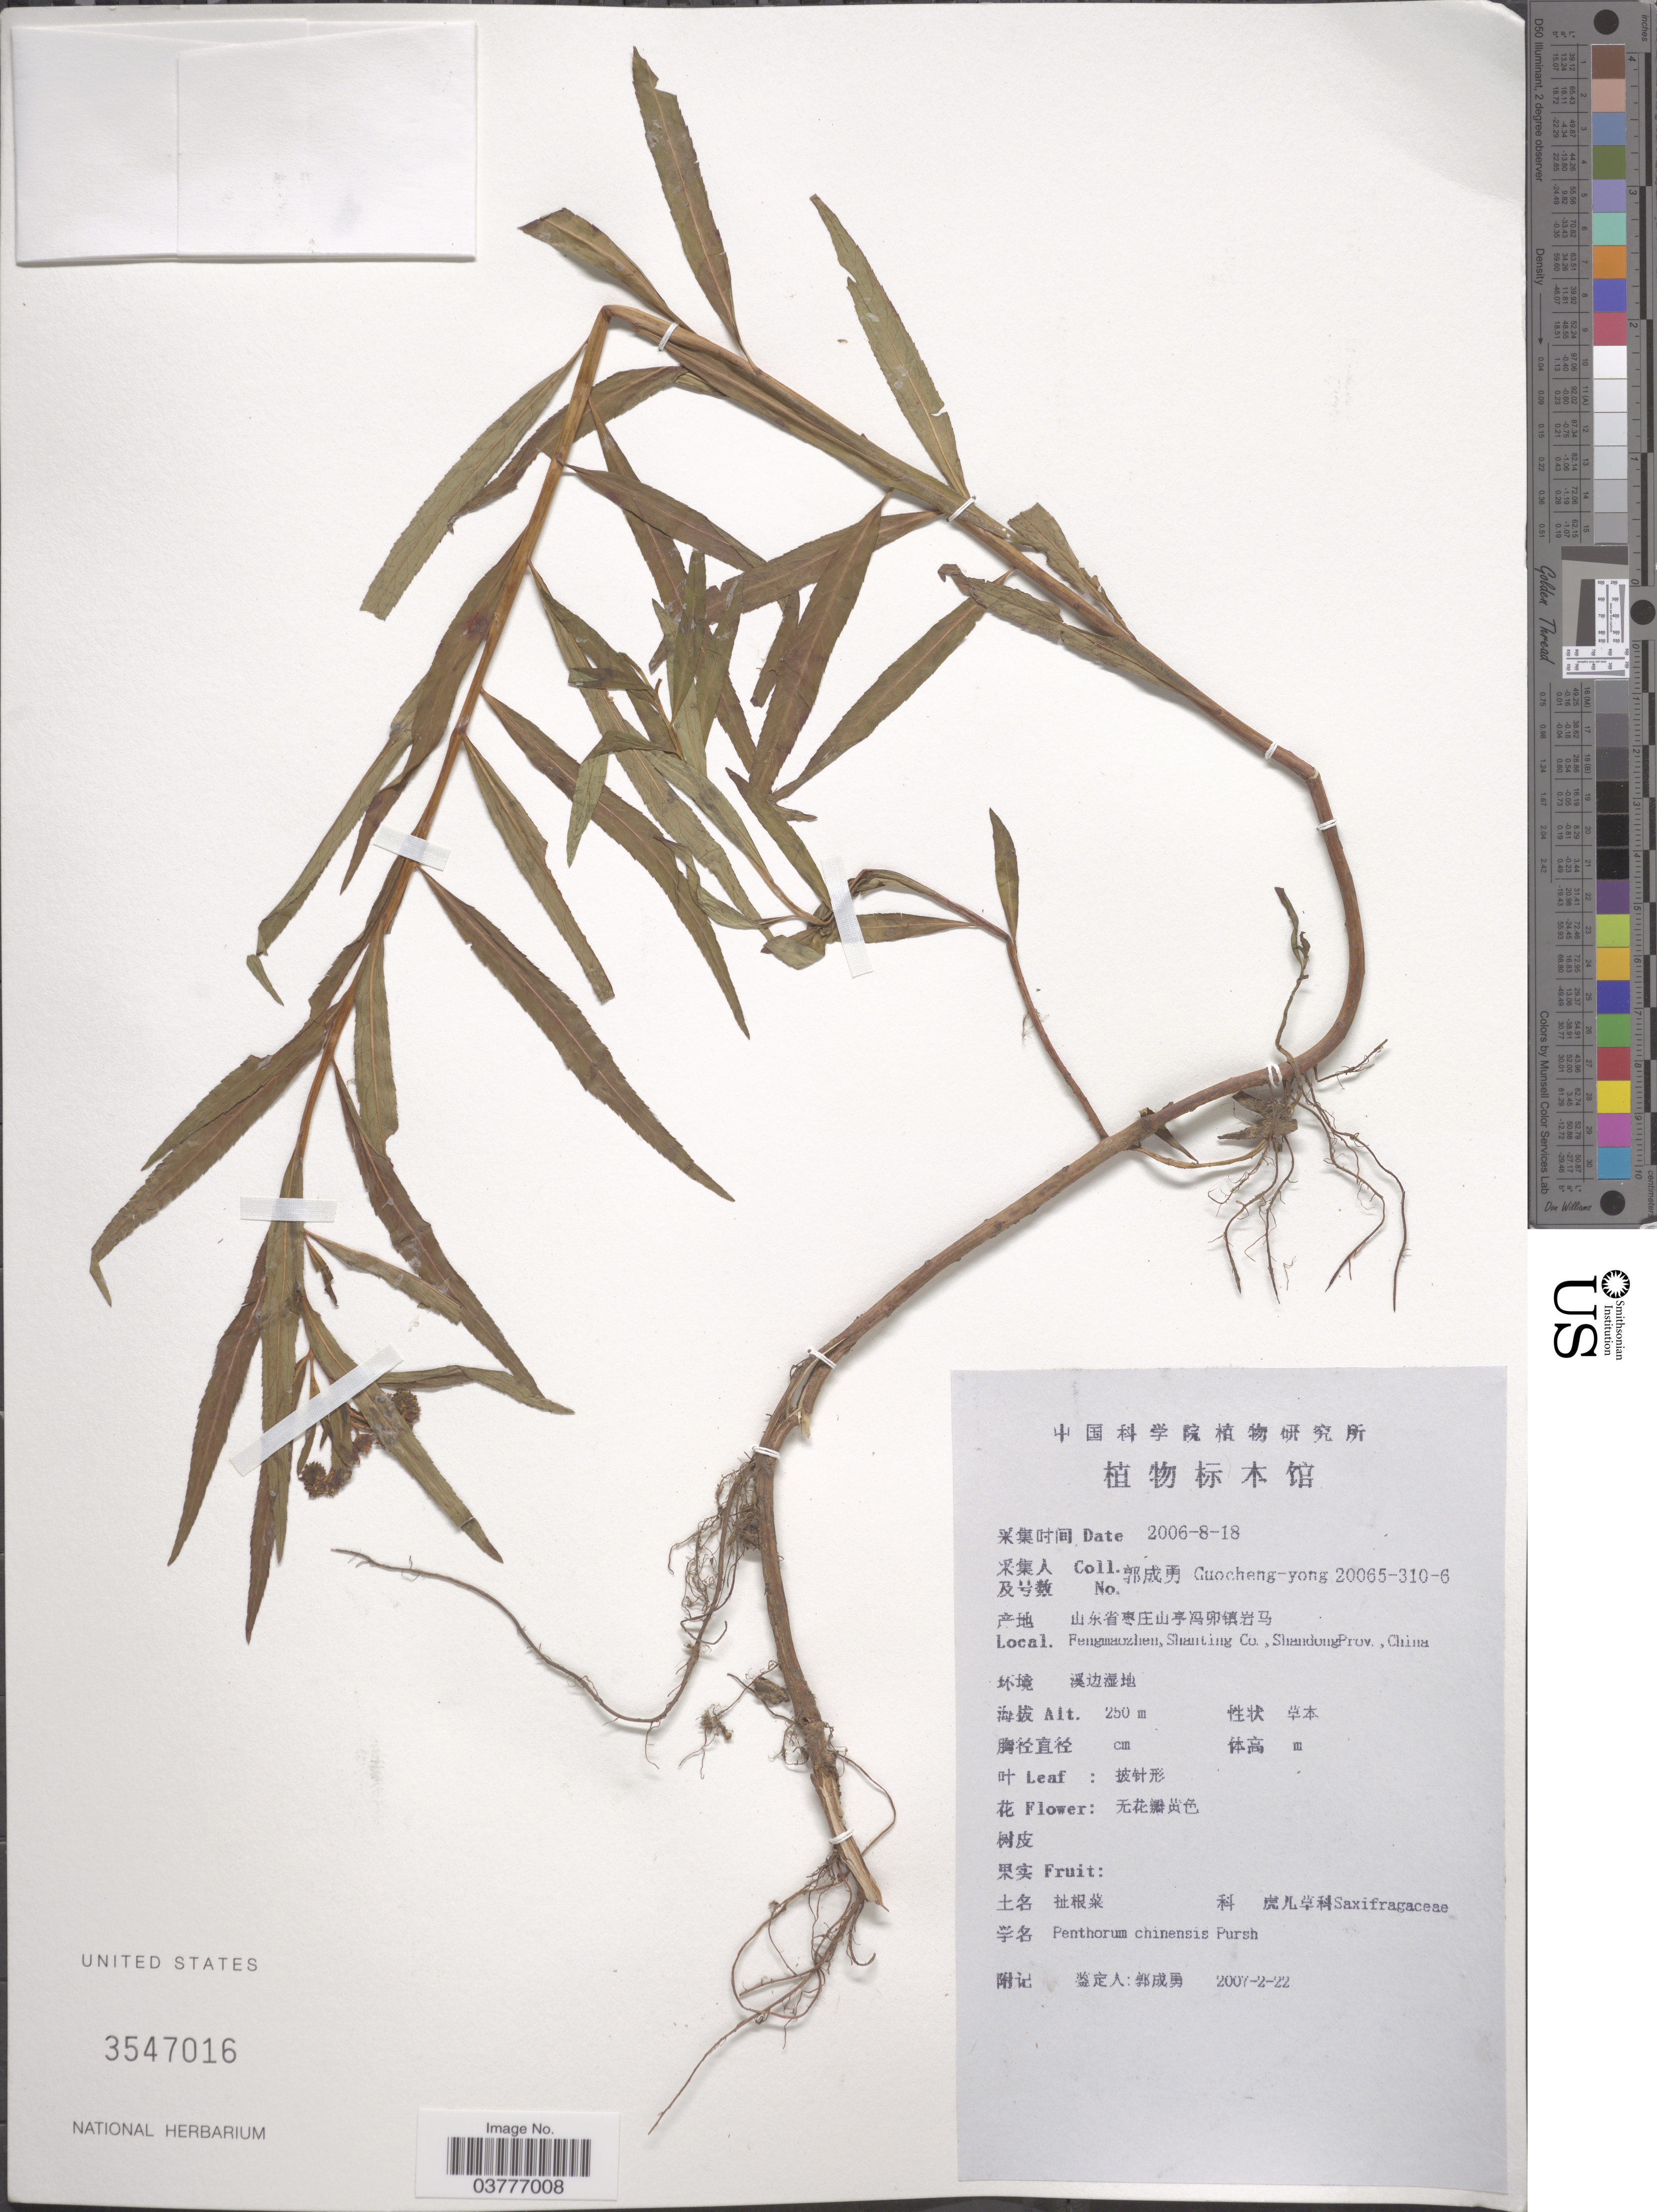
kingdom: Plantae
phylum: Tracheophyta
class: Magnoliopsida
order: Saxifragales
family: Penthoraceae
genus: Penthorum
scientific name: Penthorum chinense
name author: Pursh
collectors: Guo cheng-yong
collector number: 20065-310-6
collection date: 2006-08-18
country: China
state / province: Shandong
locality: Fengmaozhen, Shanling Co.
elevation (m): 250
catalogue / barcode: US 3547016